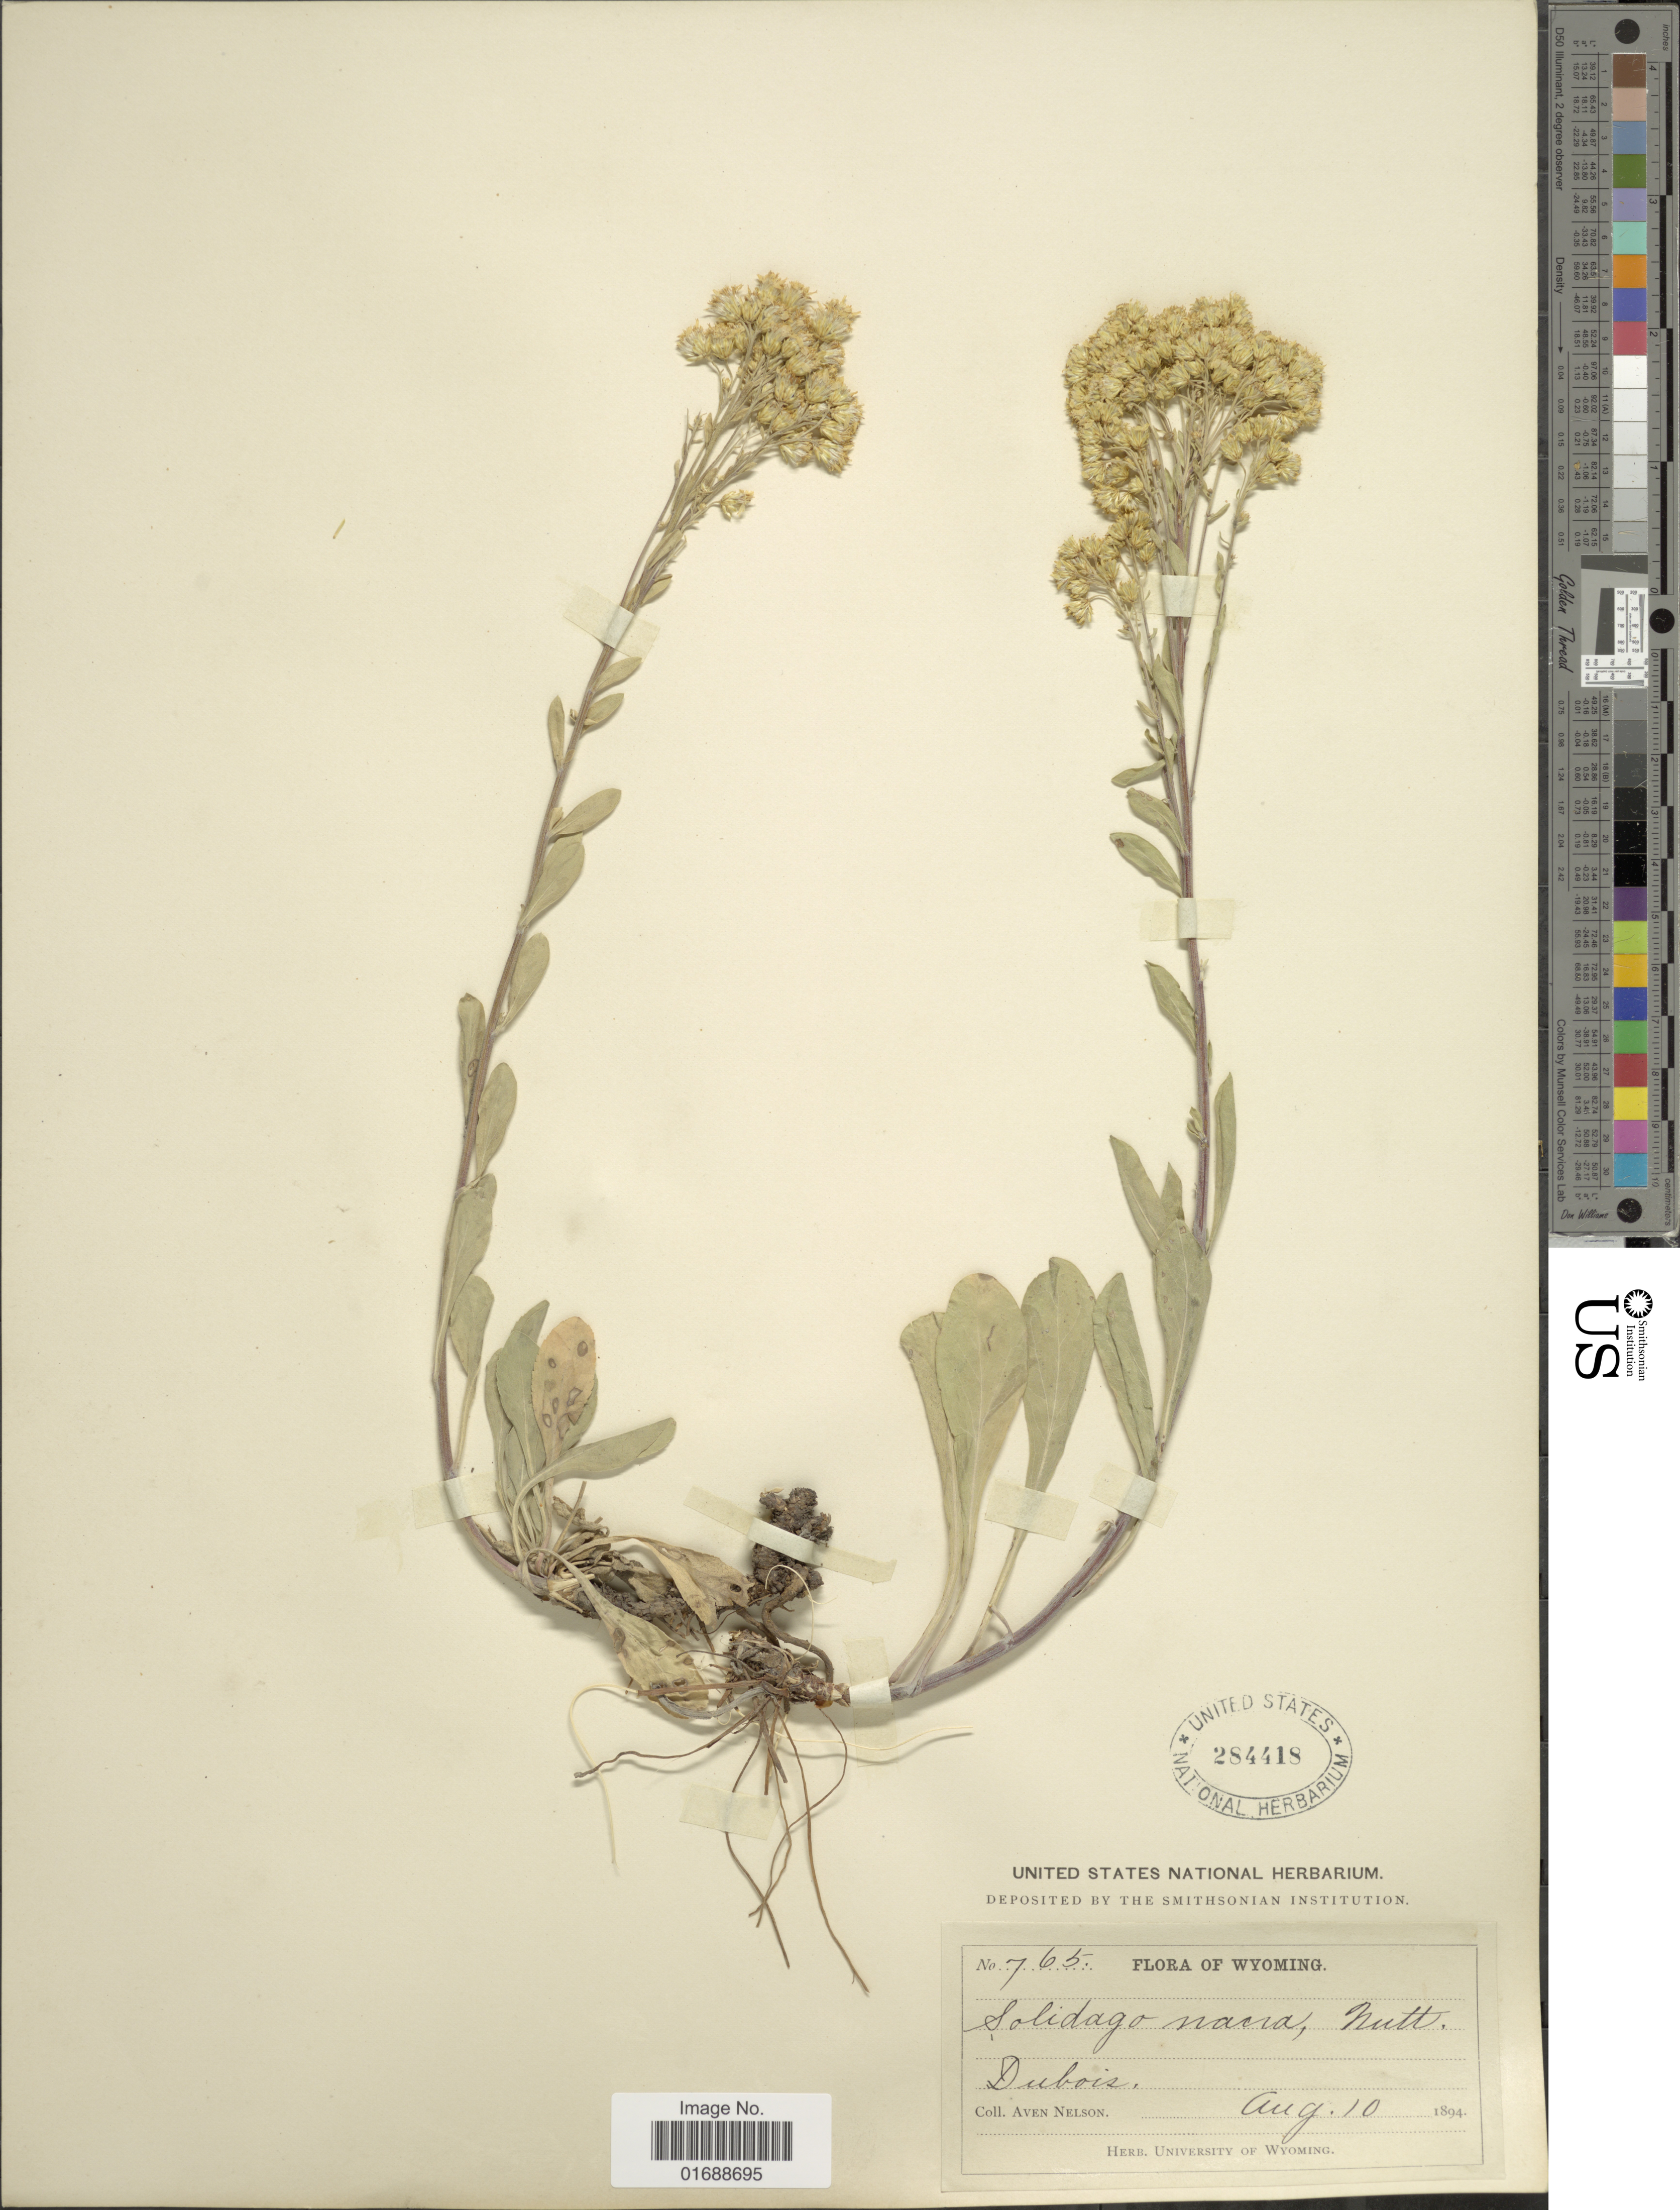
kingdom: Plantae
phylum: Tracheophyta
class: Magnoliopsida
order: Asterales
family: Asteraceae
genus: Solidago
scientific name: Solidago nana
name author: Nutt.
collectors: A. Nelson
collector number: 765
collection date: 1894-08-10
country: United States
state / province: Wyoming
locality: Dubois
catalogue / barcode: US 284418